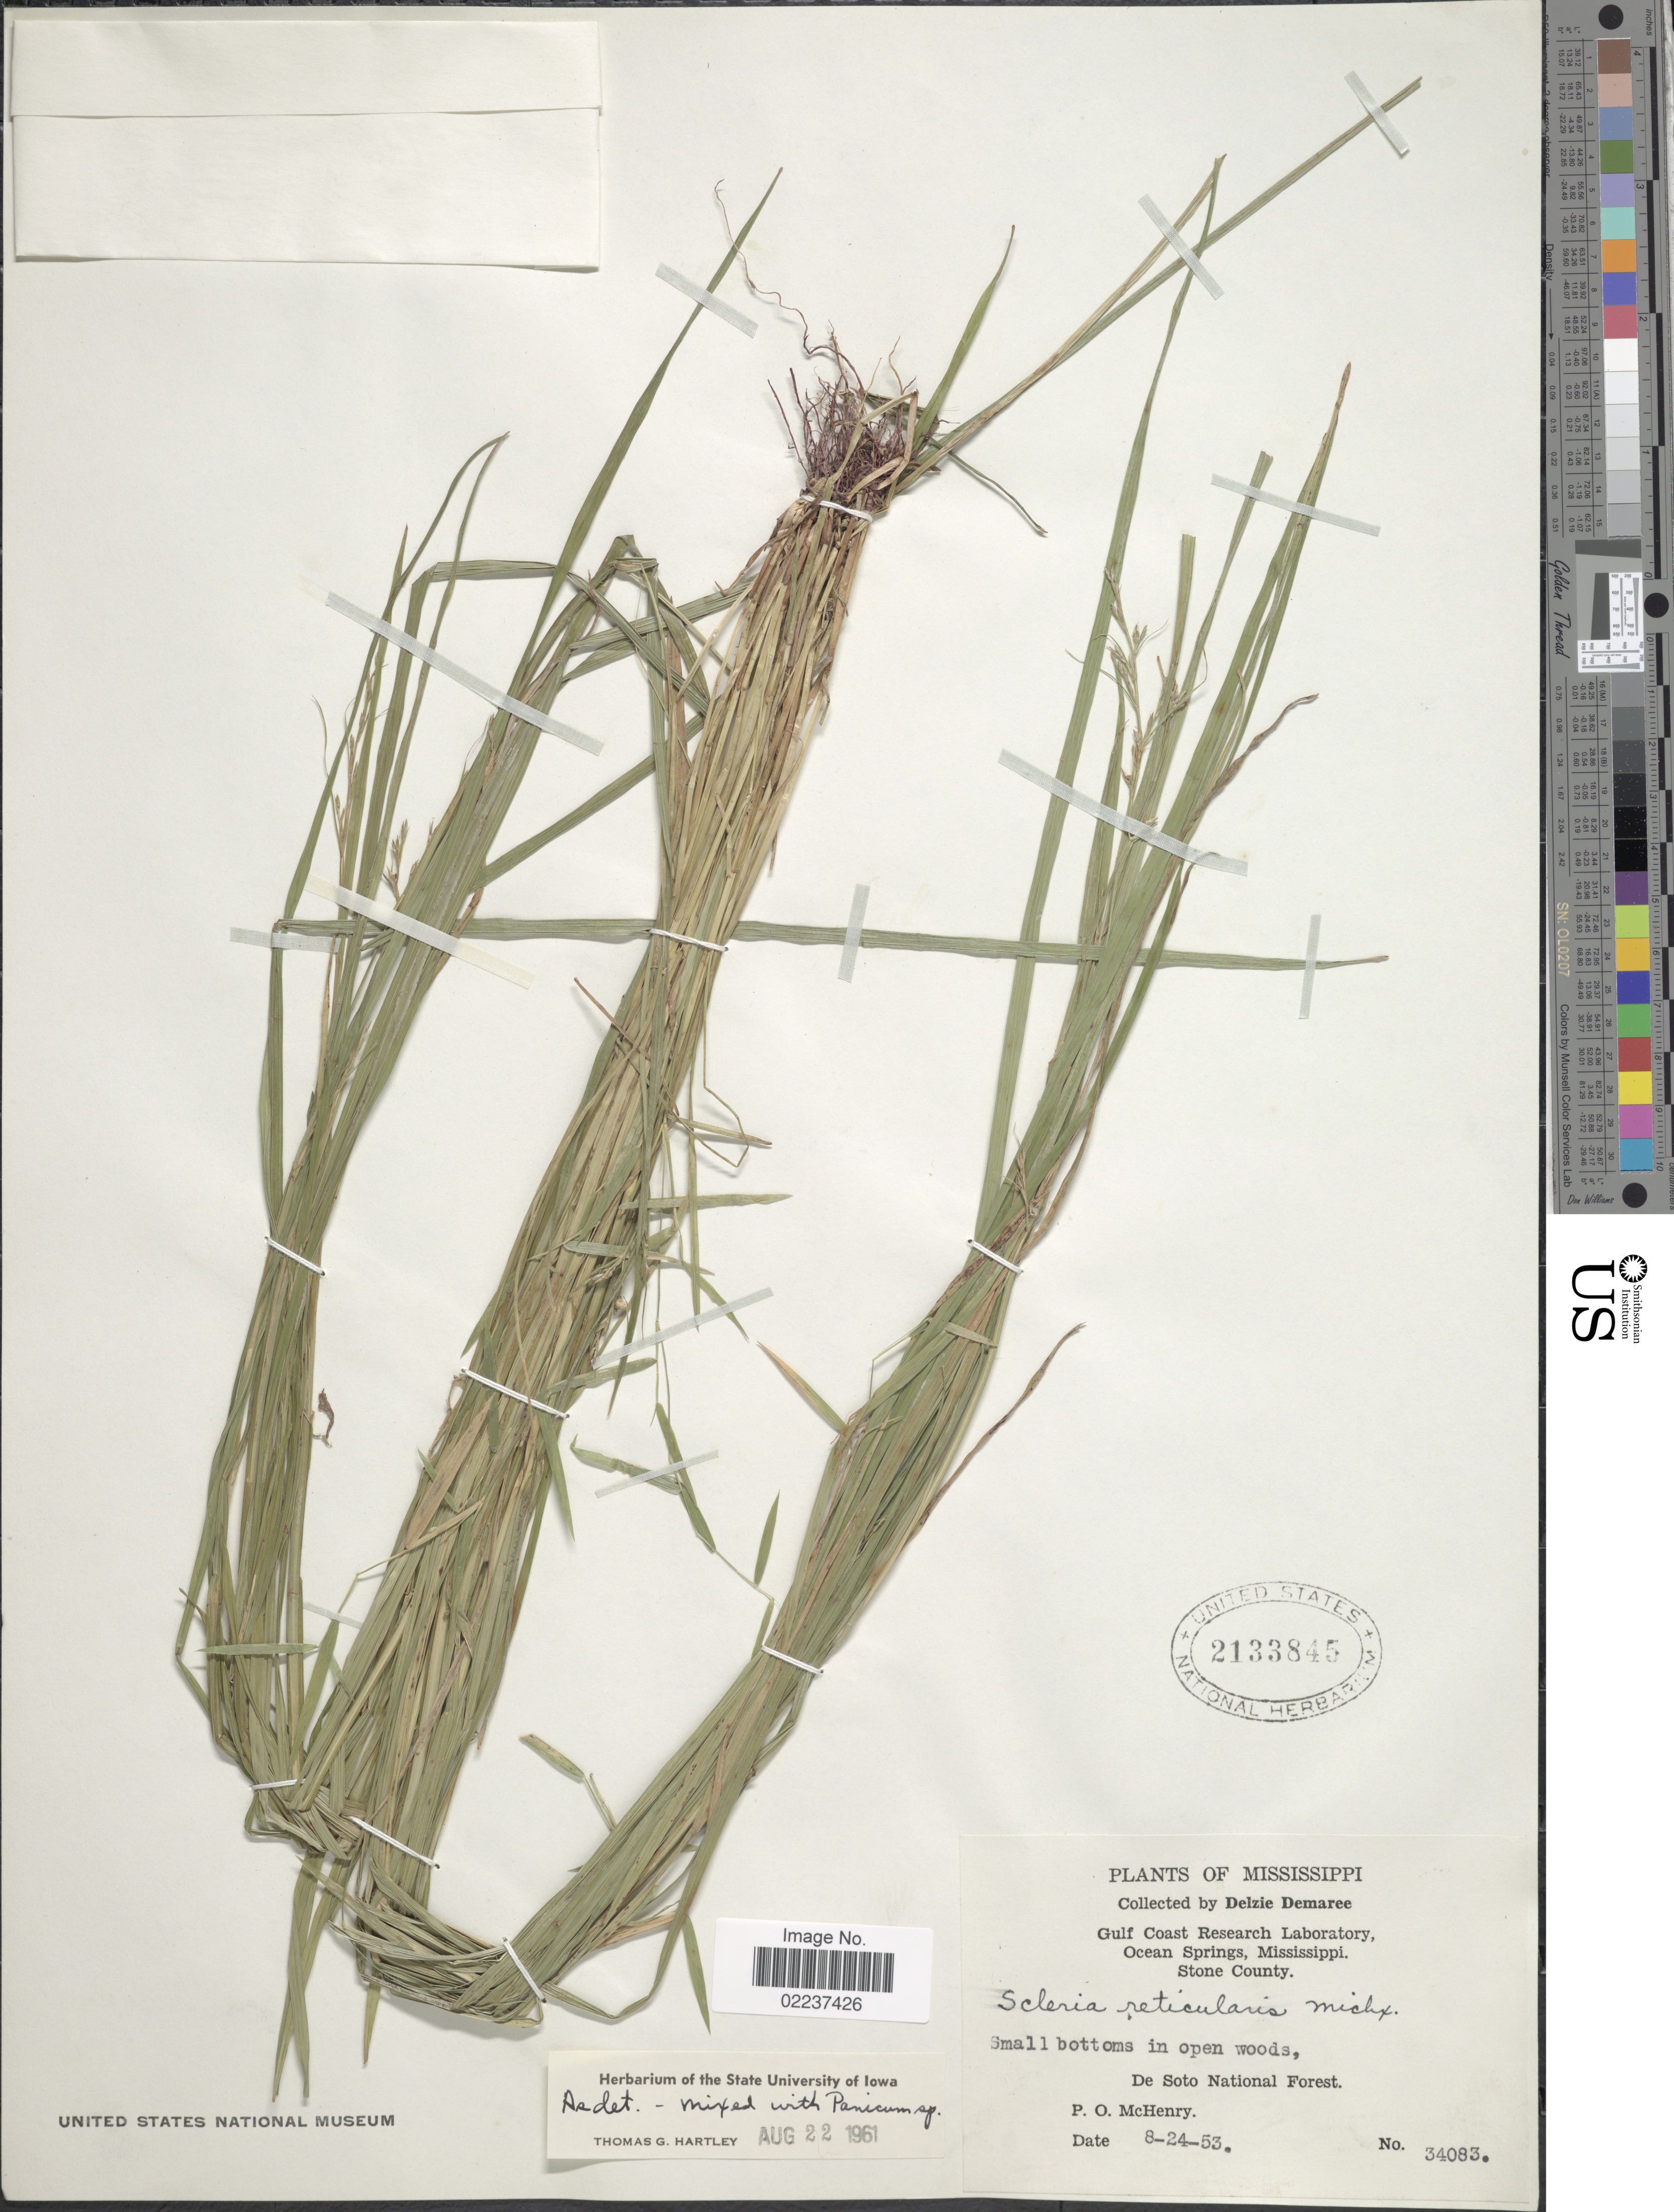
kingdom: Plantae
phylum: Tracheophyta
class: Liliopsida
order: Poales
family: Cyperaceae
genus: Scleria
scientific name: Scleria reticularis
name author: Michx.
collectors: D. Demaree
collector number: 34083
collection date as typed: Transcribed d/m/y: 24/8/53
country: United States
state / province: Mississippi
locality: Gulf Coast Research Laboratory, Ocean Springs, Mississippi, Stone County, De Soto National Forest, P.O. McHenry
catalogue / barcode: US 2133845